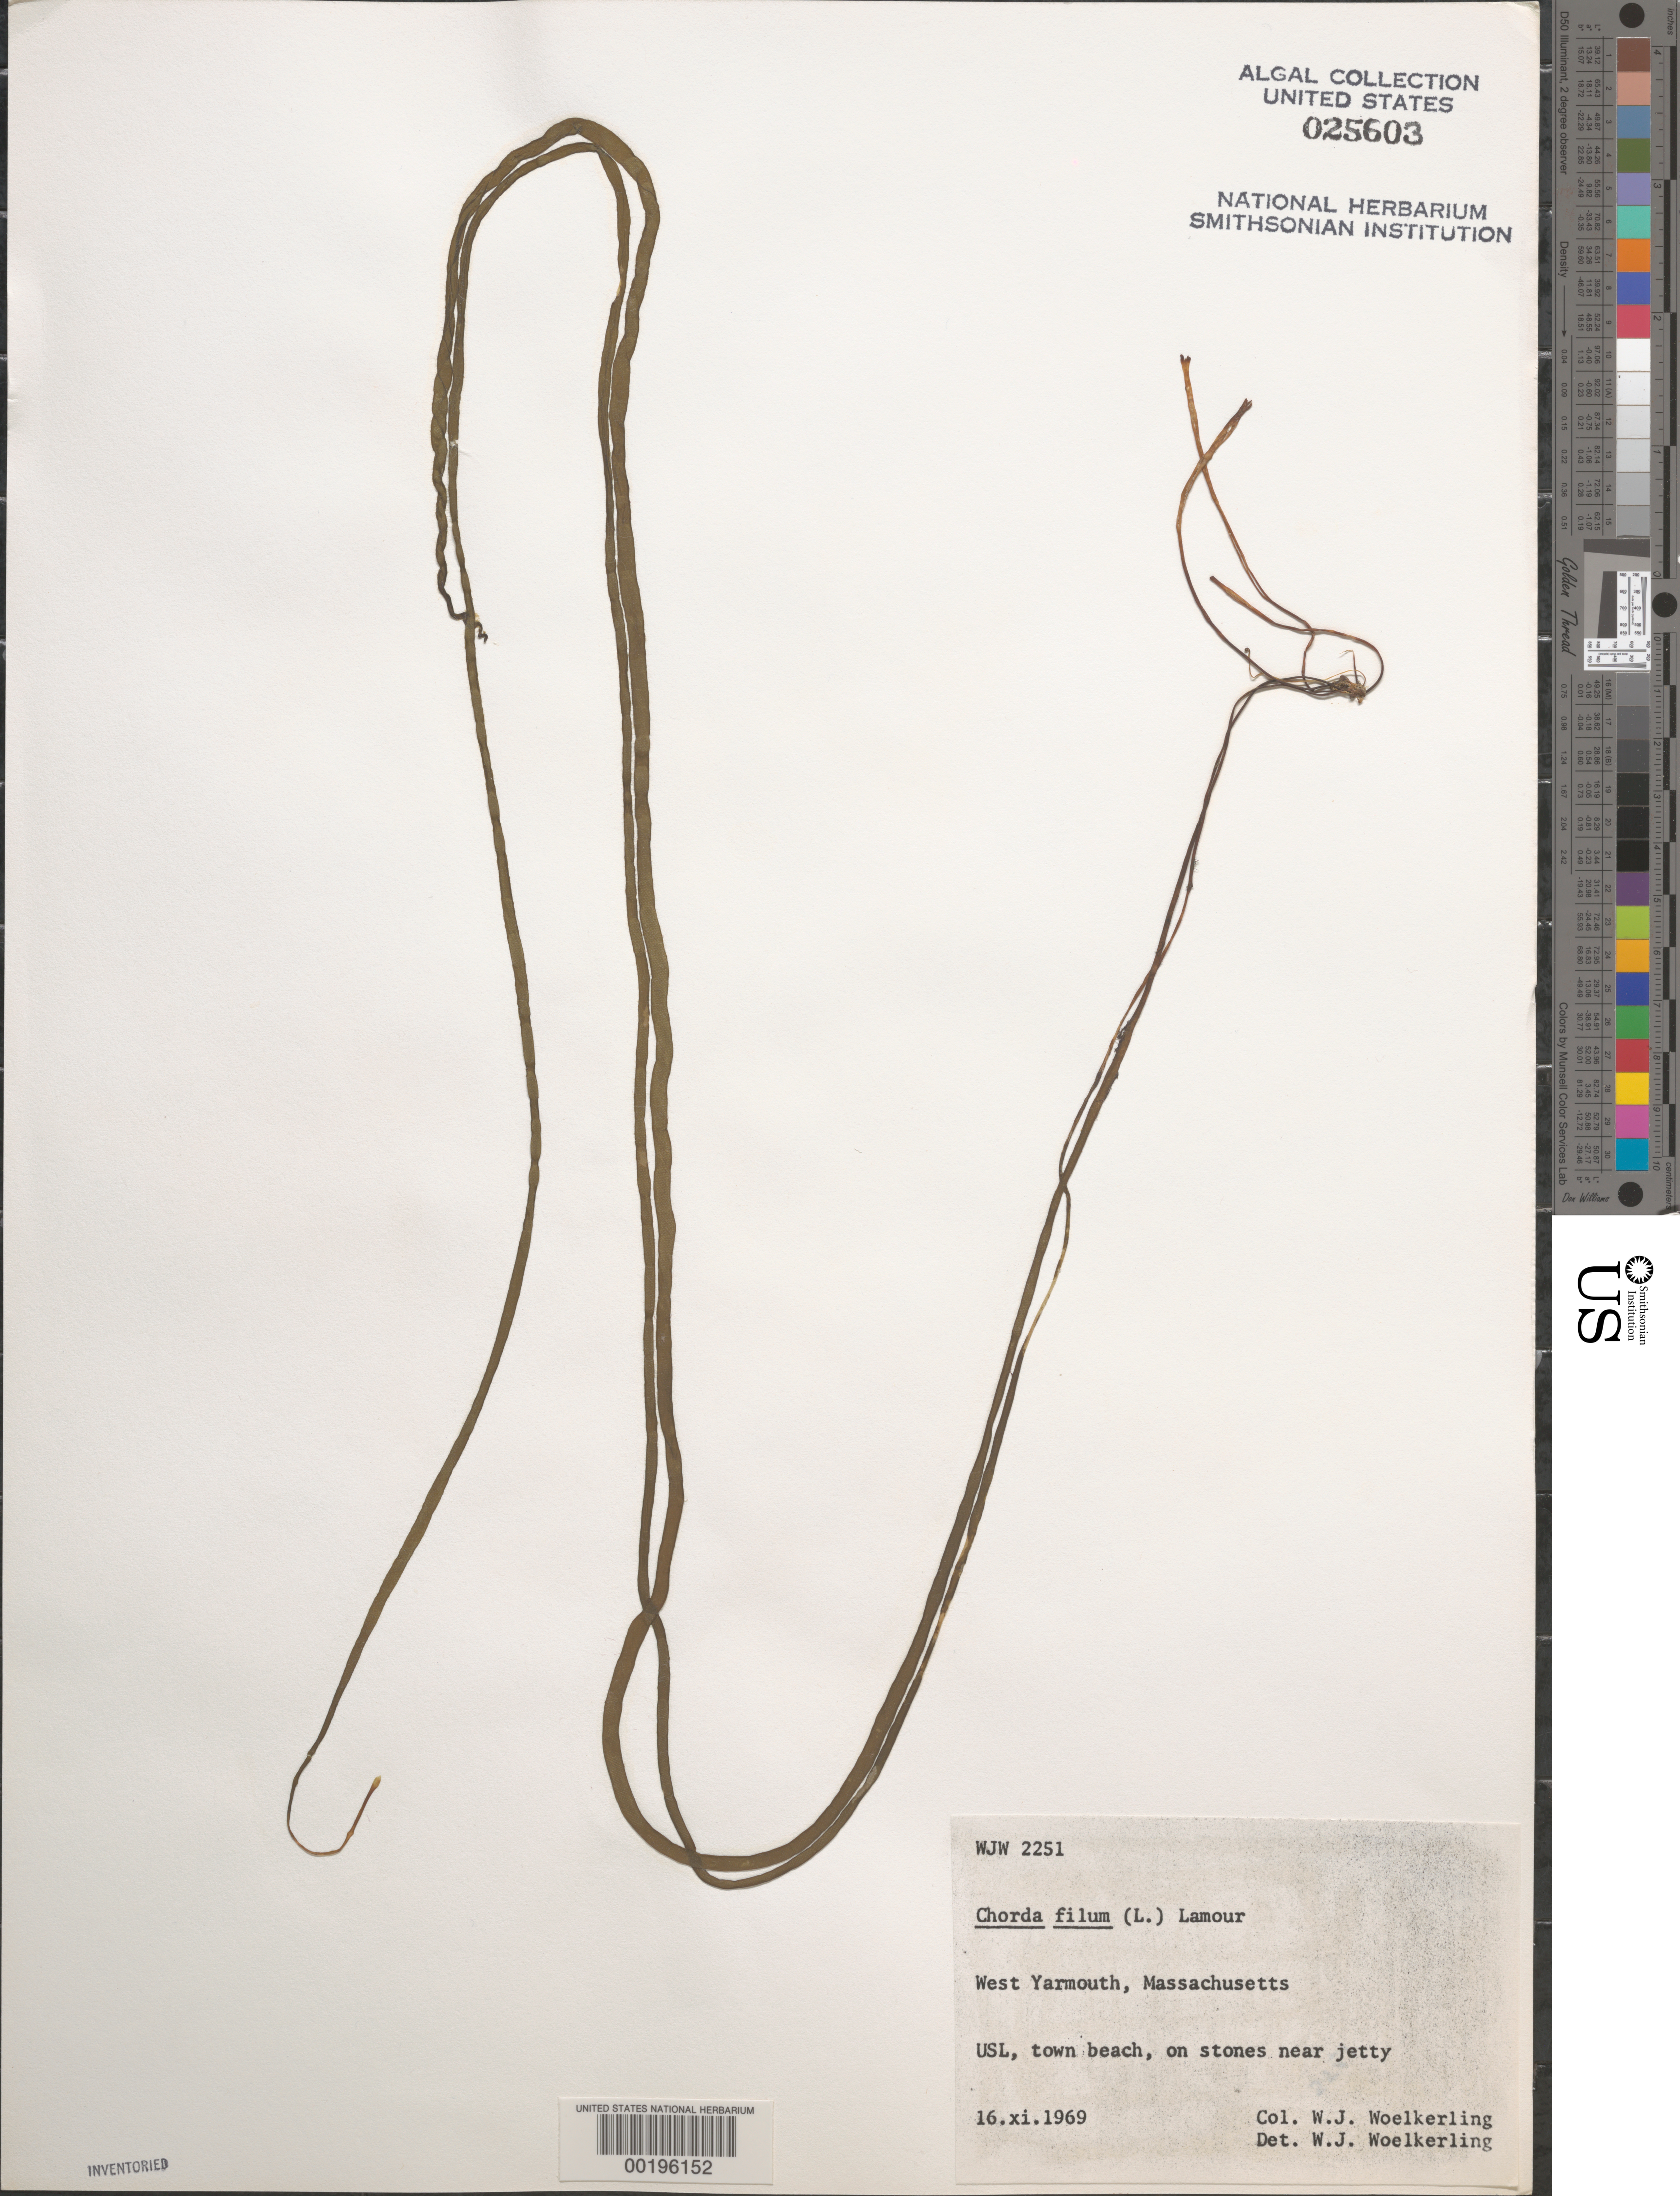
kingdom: Chromista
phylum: Ochrophyta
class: Phaeophyceae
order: Laminariales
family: Chordaceae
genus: Chorda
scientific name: Chorda filum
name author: (L.) Stackh.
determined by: Woelkerling, W. J.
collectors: W. Woelkerling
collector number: WJW 2251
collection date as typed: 16 Nov 1969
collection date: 1969-11-16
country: United States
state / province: Massachusetts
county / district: Barnstable County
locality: West Yarmouth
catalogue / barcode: US 25603